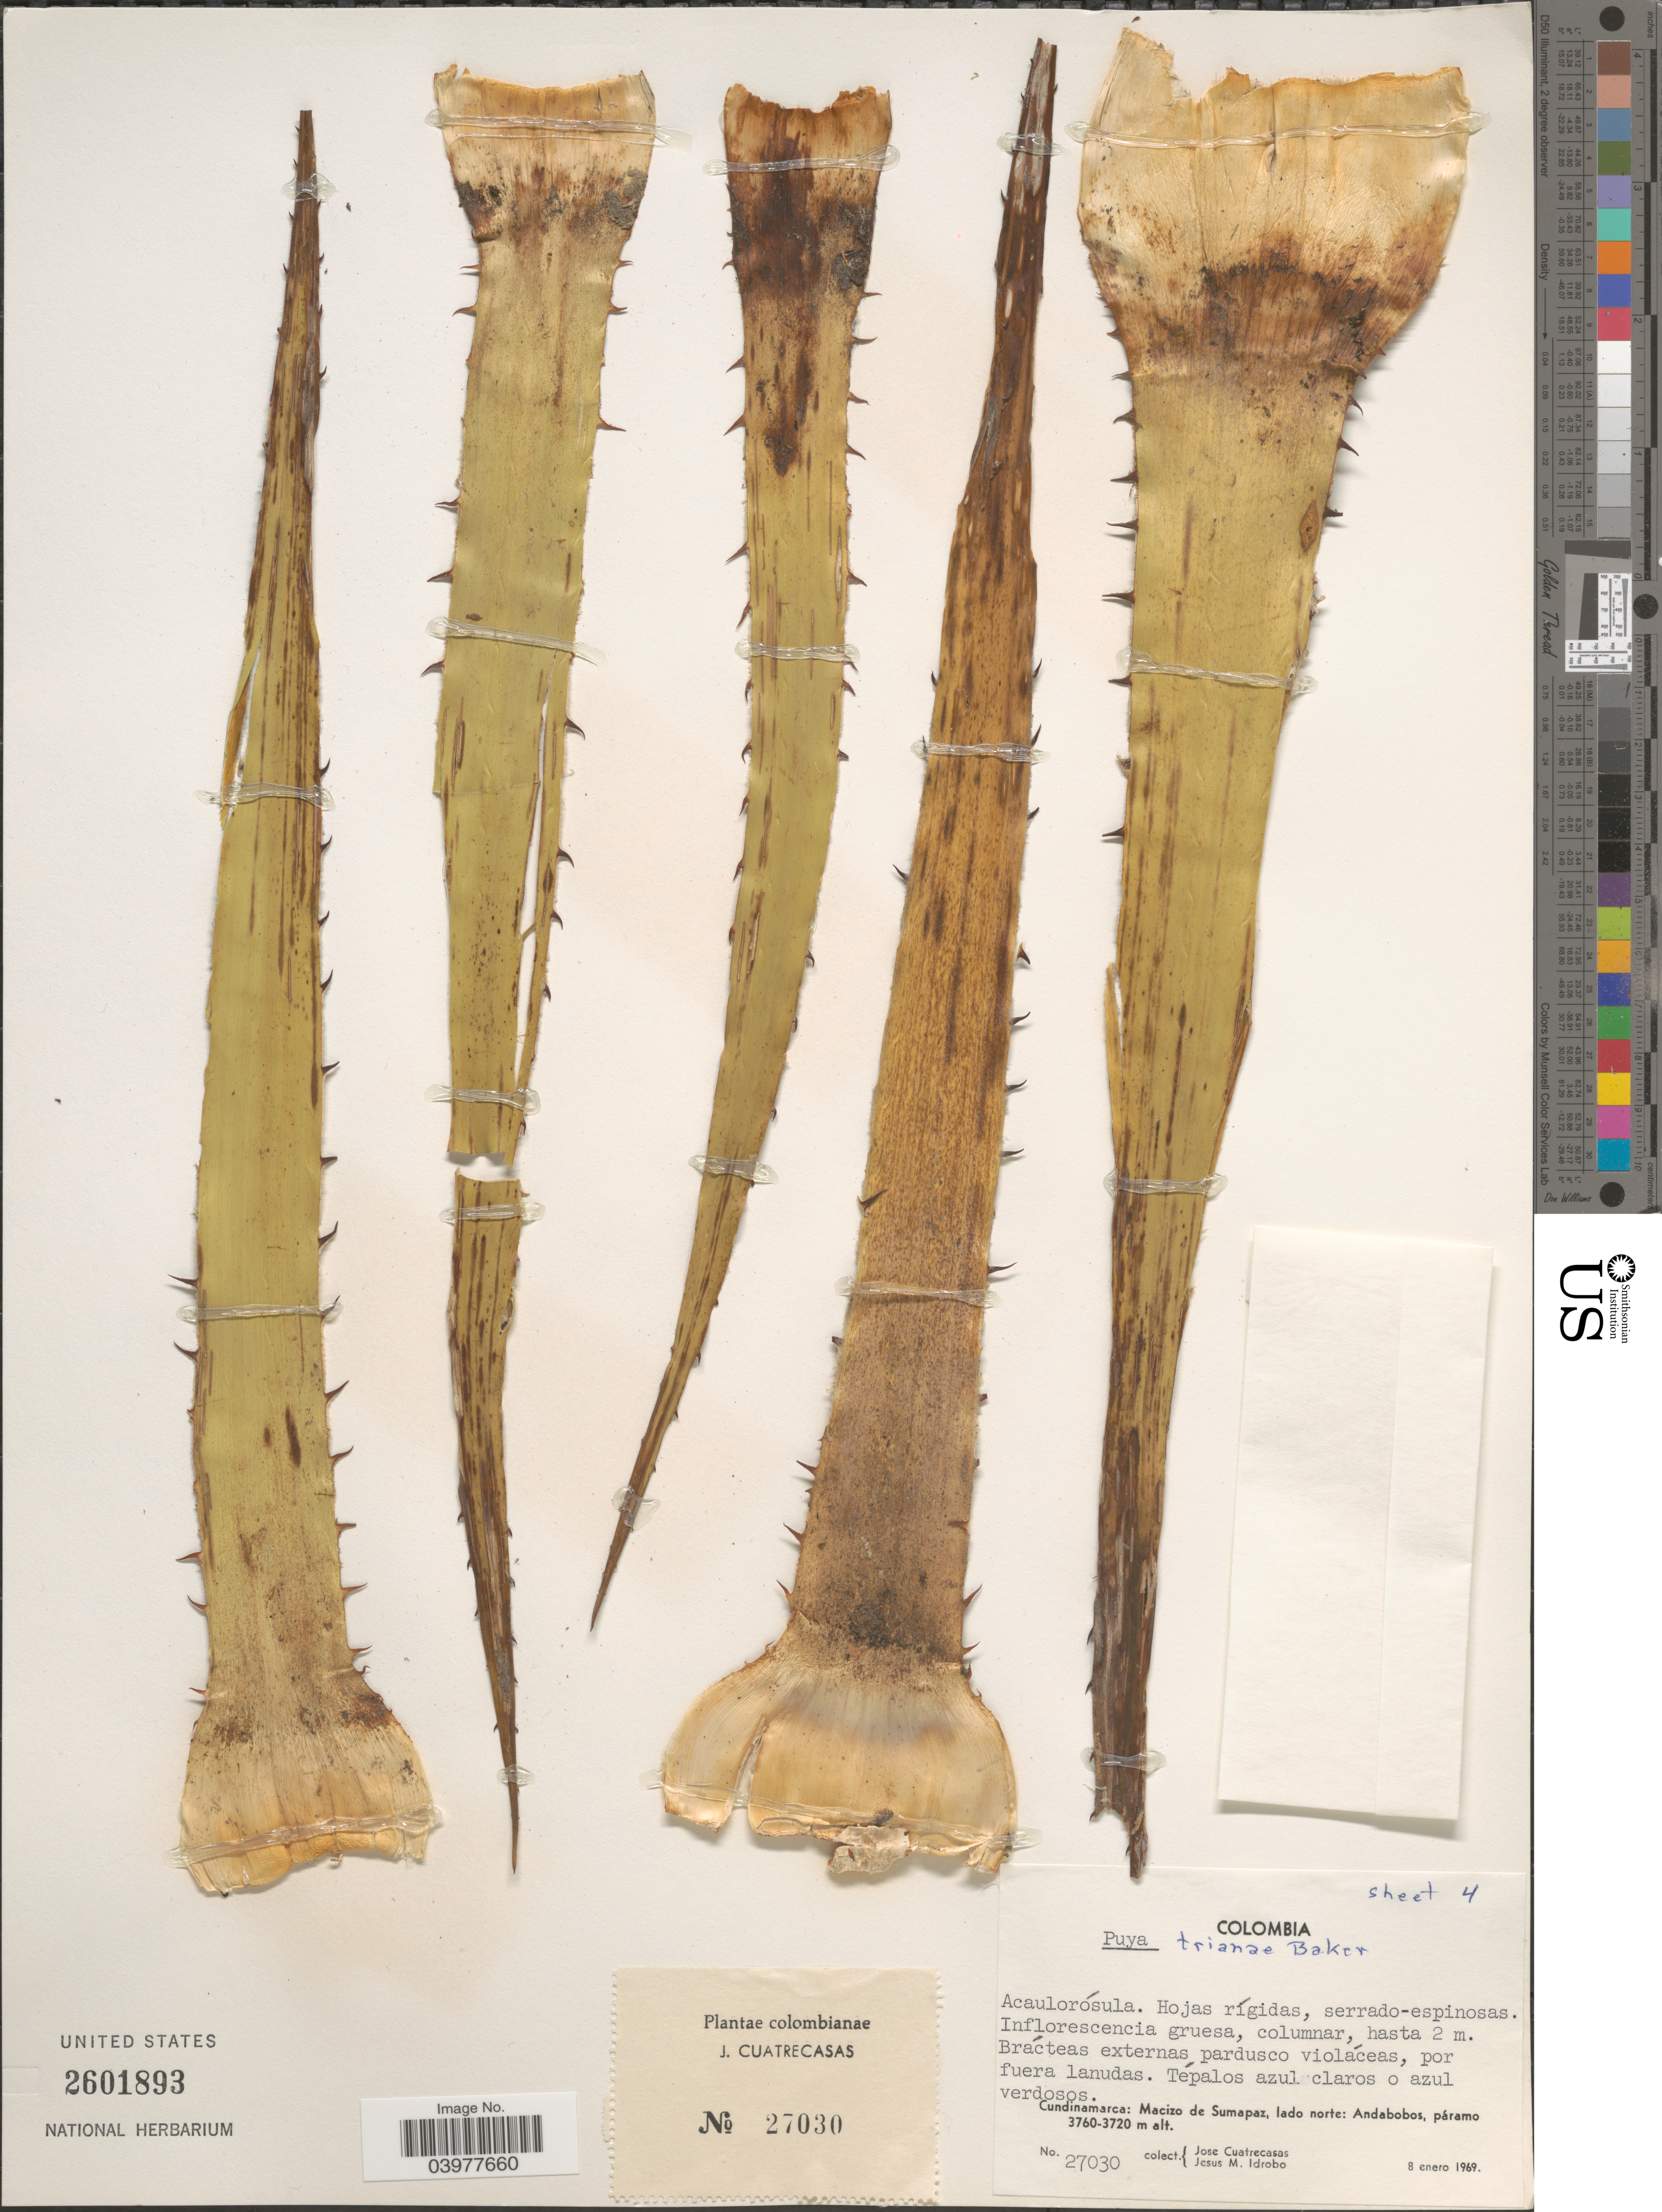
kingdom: Plantae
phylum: Tracheophyta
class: Liliopsida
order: Poales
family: Bromeliaceae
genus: Puya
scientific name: Puya trianae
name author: Baker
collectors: J. Cuatrecasas & J. M. Idrobo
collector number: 27030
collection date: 1969-01-08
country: Colombia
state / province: Cundinamarca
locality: Macizo de Sumapaz, lado norte: Andabobos.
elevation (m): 3720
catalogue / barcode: US 2601893